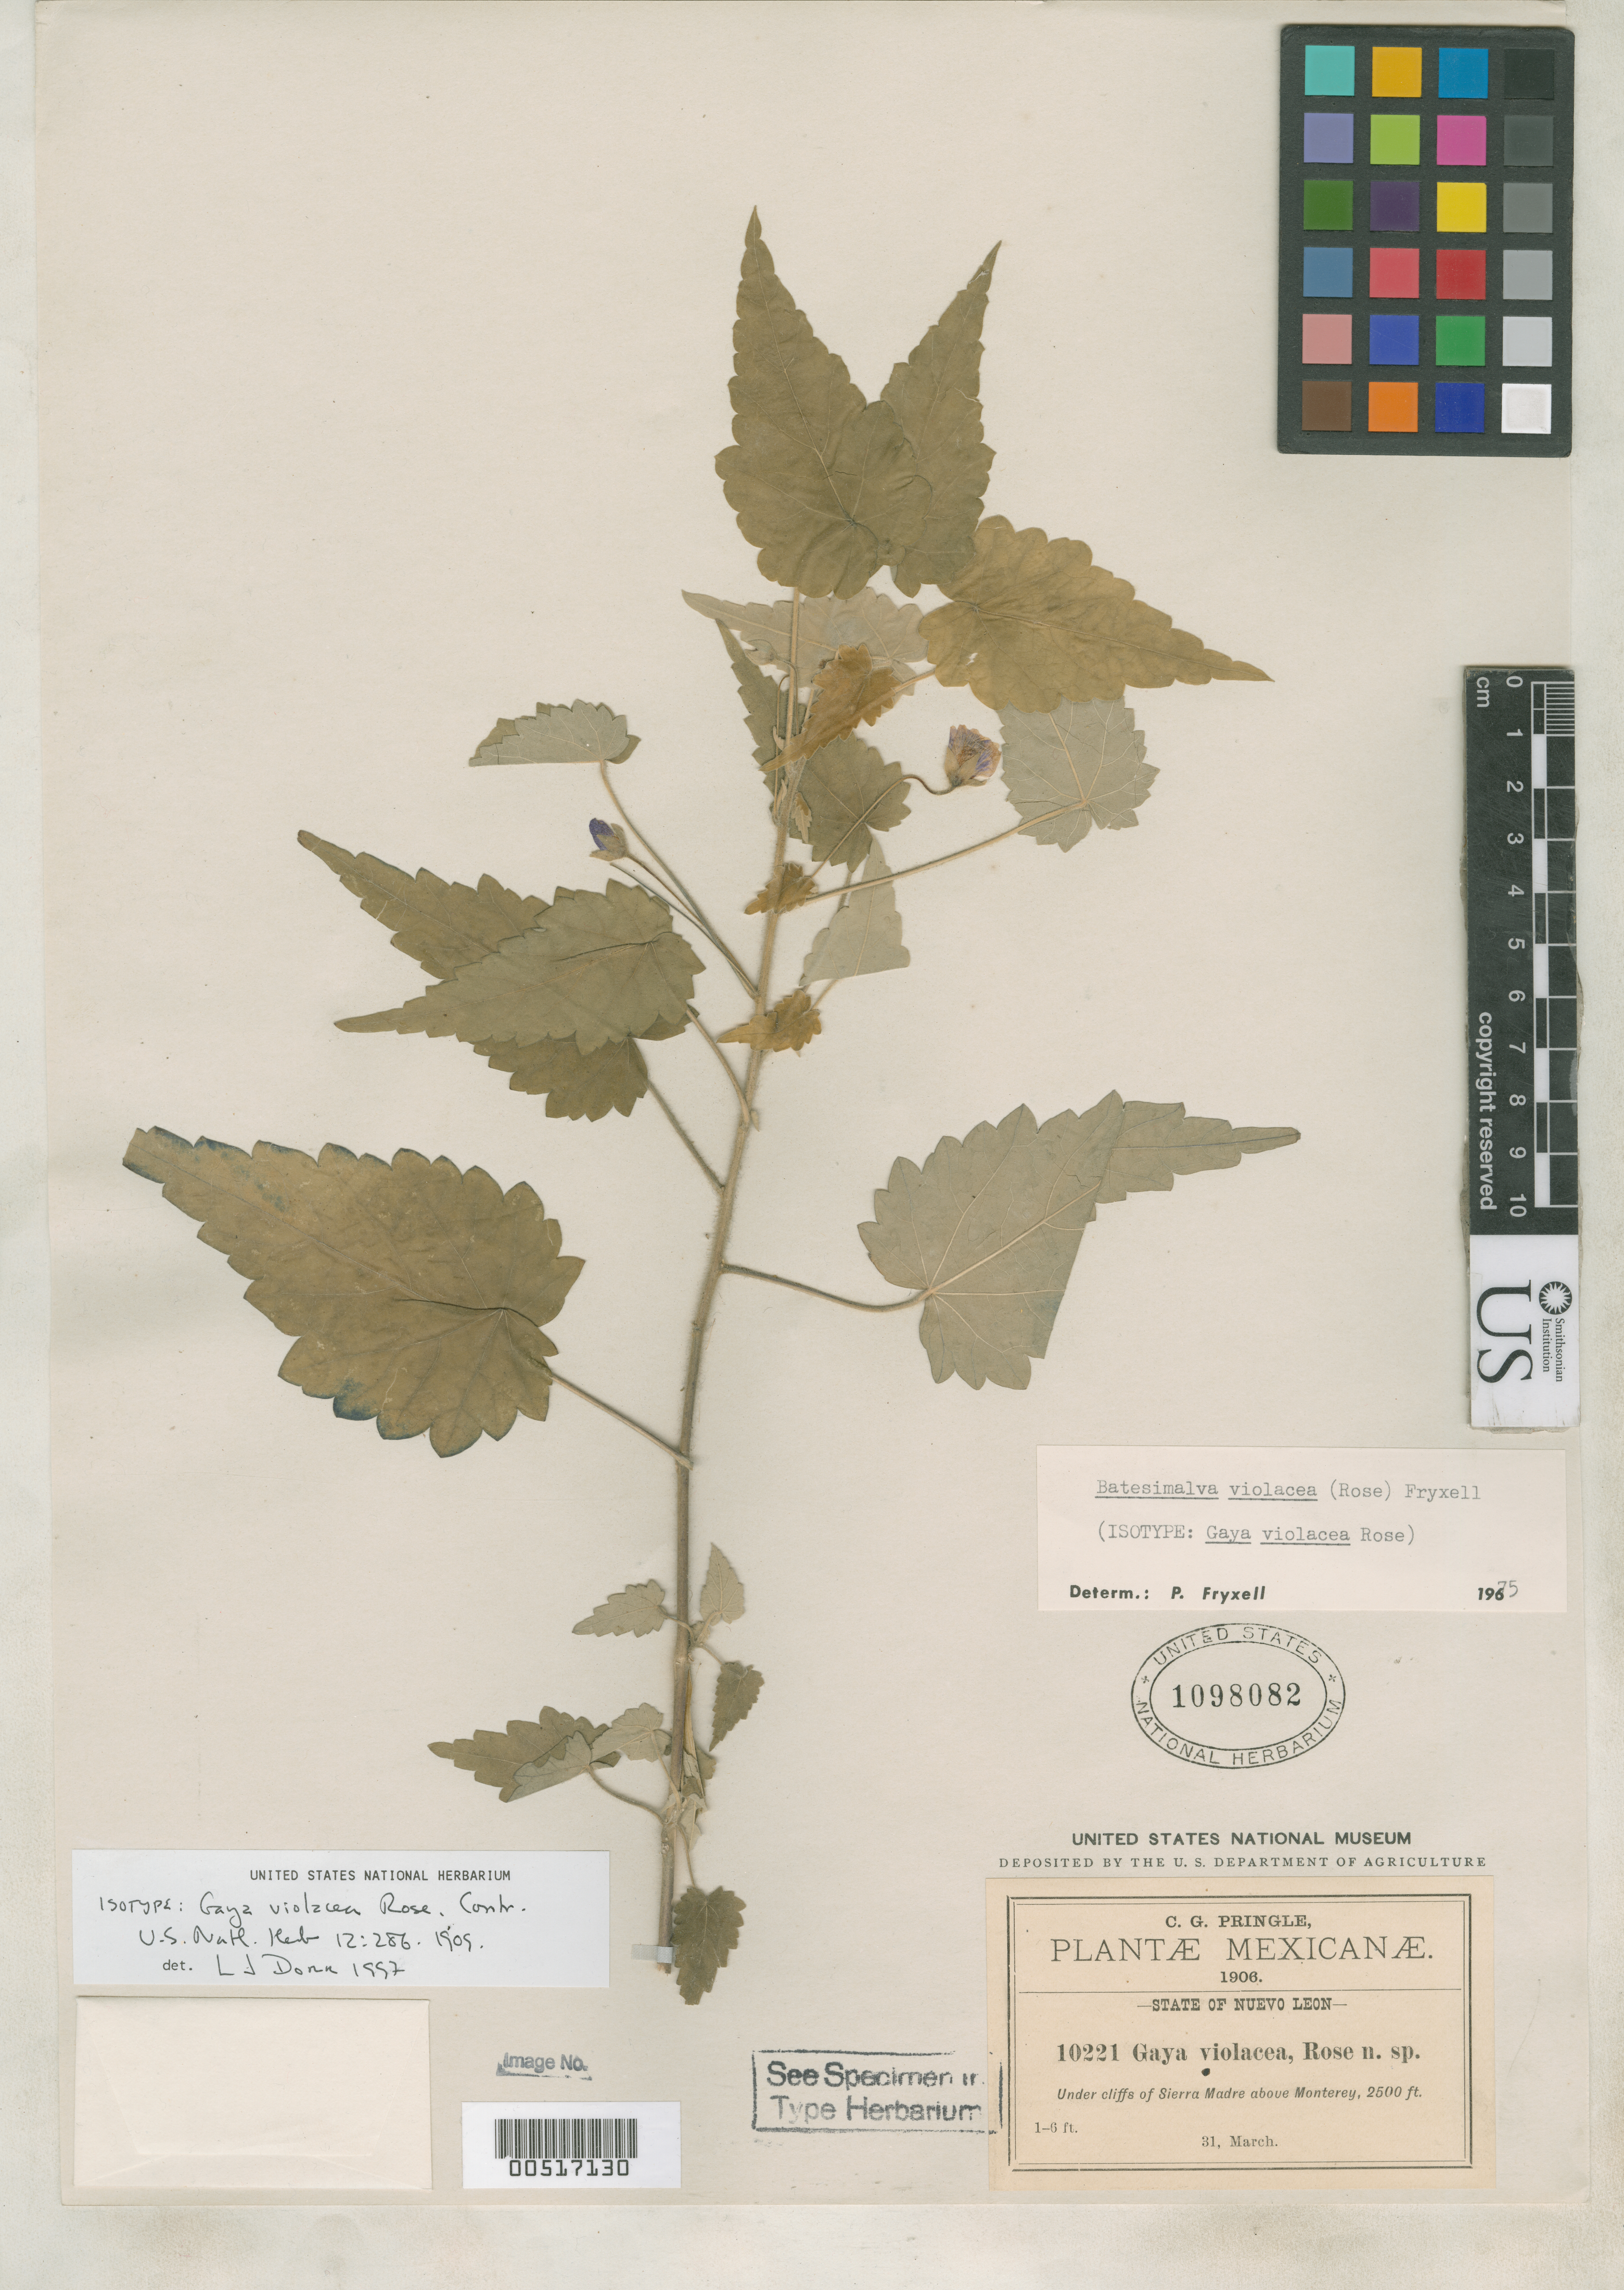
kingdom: Plantae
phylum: Tracheophyta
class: Magnoliopsida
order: Malvales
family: Malvaceae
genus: Gaya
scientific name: Gaya violacea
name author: Rose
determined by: Fryxell, Paul A.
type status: Isotype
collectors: C. G. Pringle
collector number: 10221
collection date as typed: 31 Mar 1906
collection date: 1906-03-31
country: Mexico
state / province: Nuevo León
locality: Under cliffs of Sierra Madre above Monterrey.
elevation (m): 762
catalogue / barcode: US 1098082